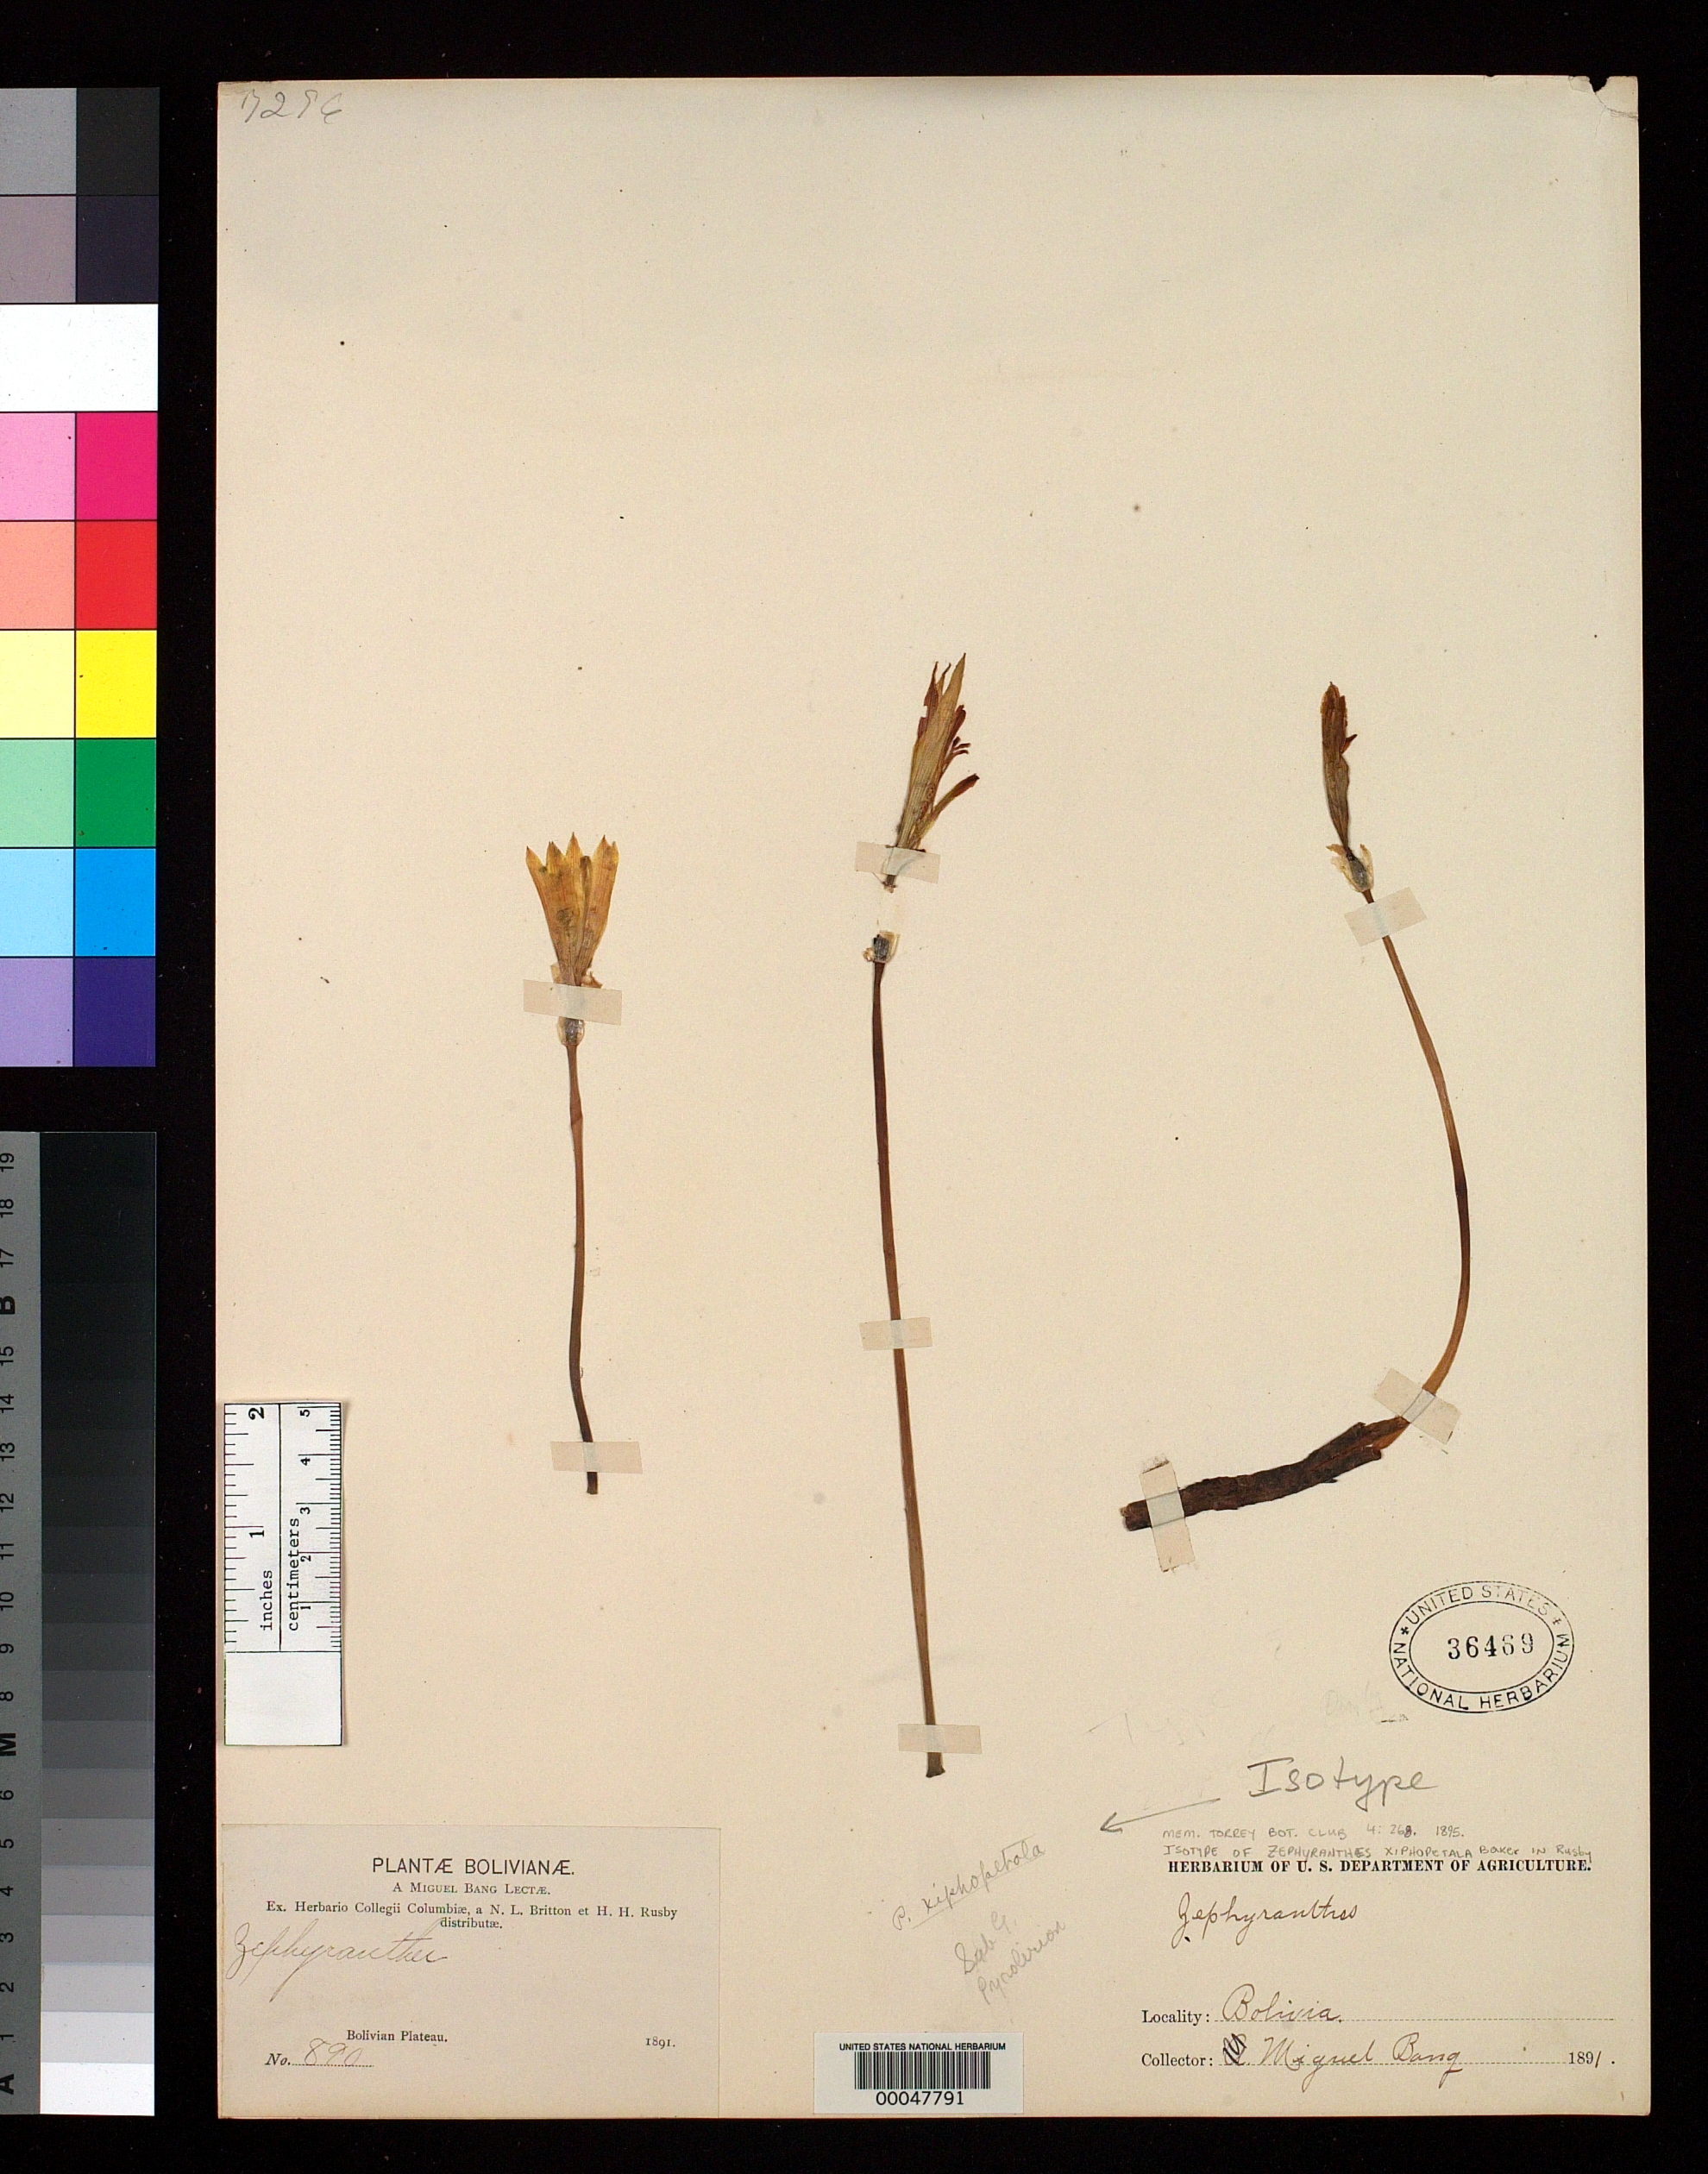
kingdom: Plantae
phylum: Tracheophyta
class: Liliopsida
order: Asparagales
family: Amaryllidaceae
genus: Zephyranthes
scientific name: Zephyranthes xiphopetala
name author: Baker in Rusby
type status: Isotype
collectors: M. Bang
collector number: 890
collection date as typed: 1891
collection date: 1891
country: Bolivia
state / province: Cochabamba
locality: Bolivian Plateau.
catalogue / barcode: US 36469